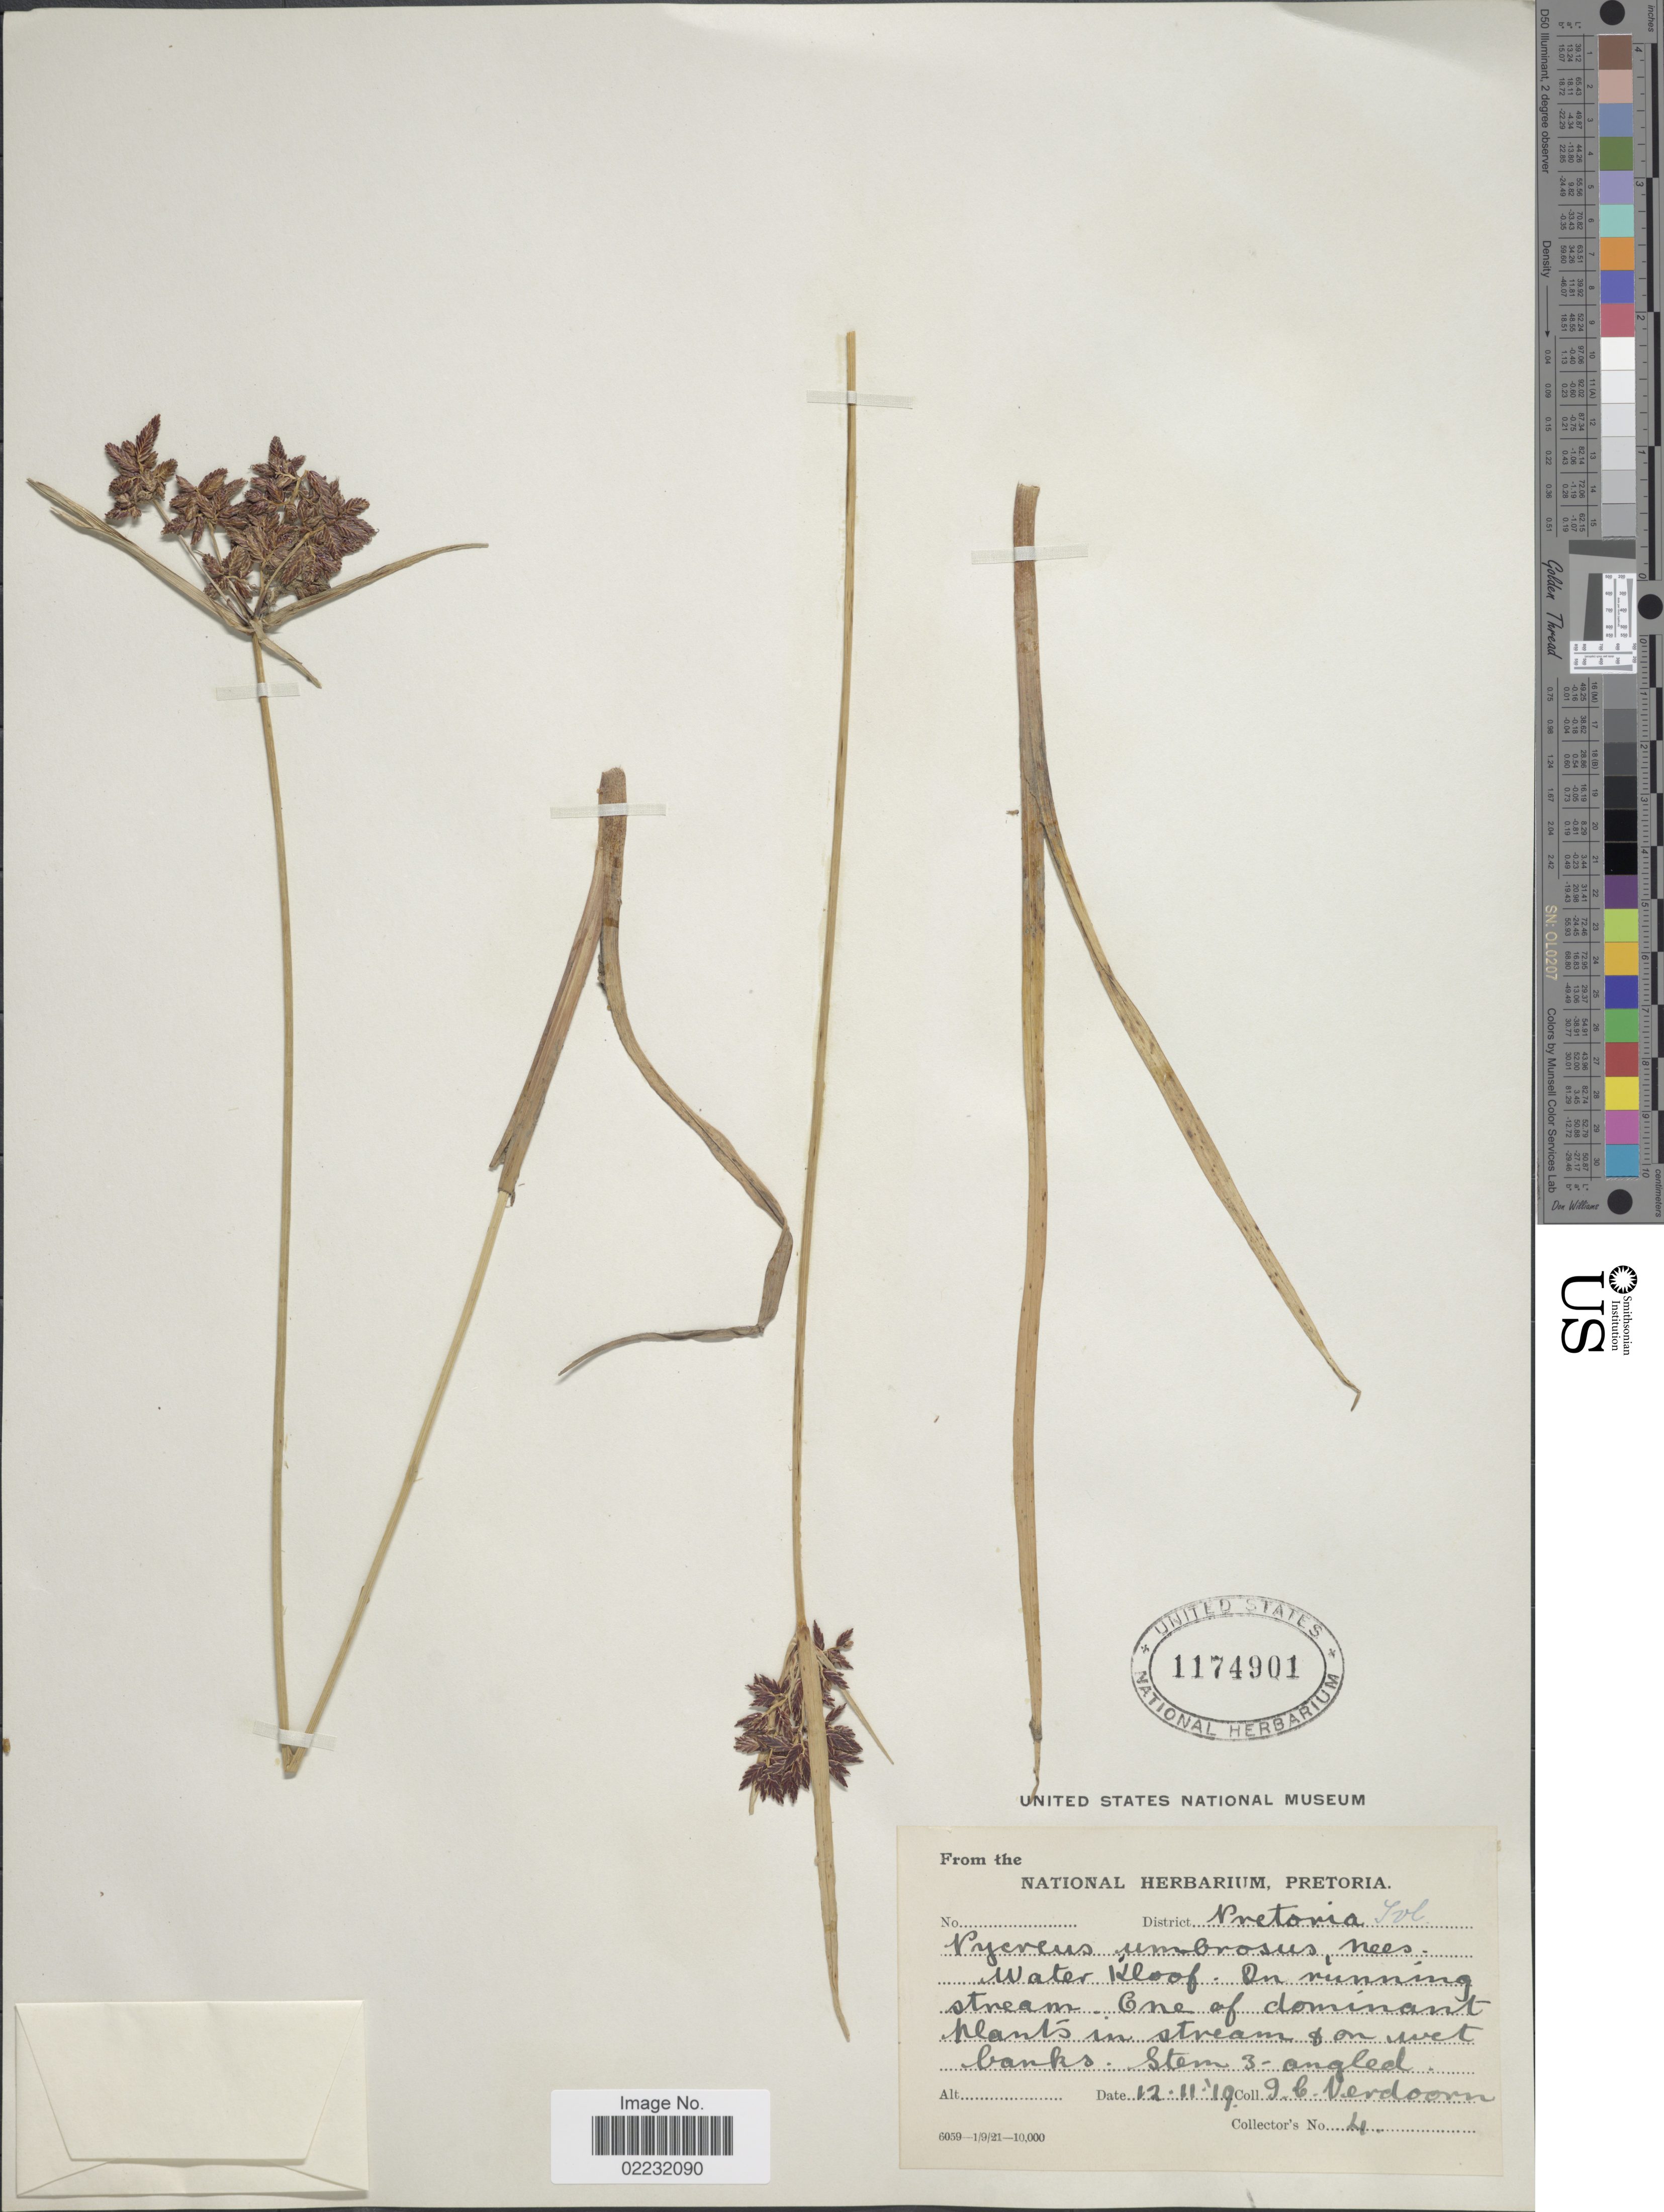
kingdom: Plantae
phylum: Tracheophyta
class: Liliopsida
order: Poales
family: Cyperaceae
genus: Cyperus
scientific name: Cyperus nitidus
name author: Lam.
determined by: Strong, Mark T., (BOT), Smithsonian Institution - National Museum of Natural History (UNITED STATES)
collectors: I. Verdoorn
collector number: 4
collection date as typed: Transcribed d/m/y: 12/11/19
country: South Africa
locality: Pretoria Sul, Water Kloof, on running stream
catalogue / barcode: US 1174901